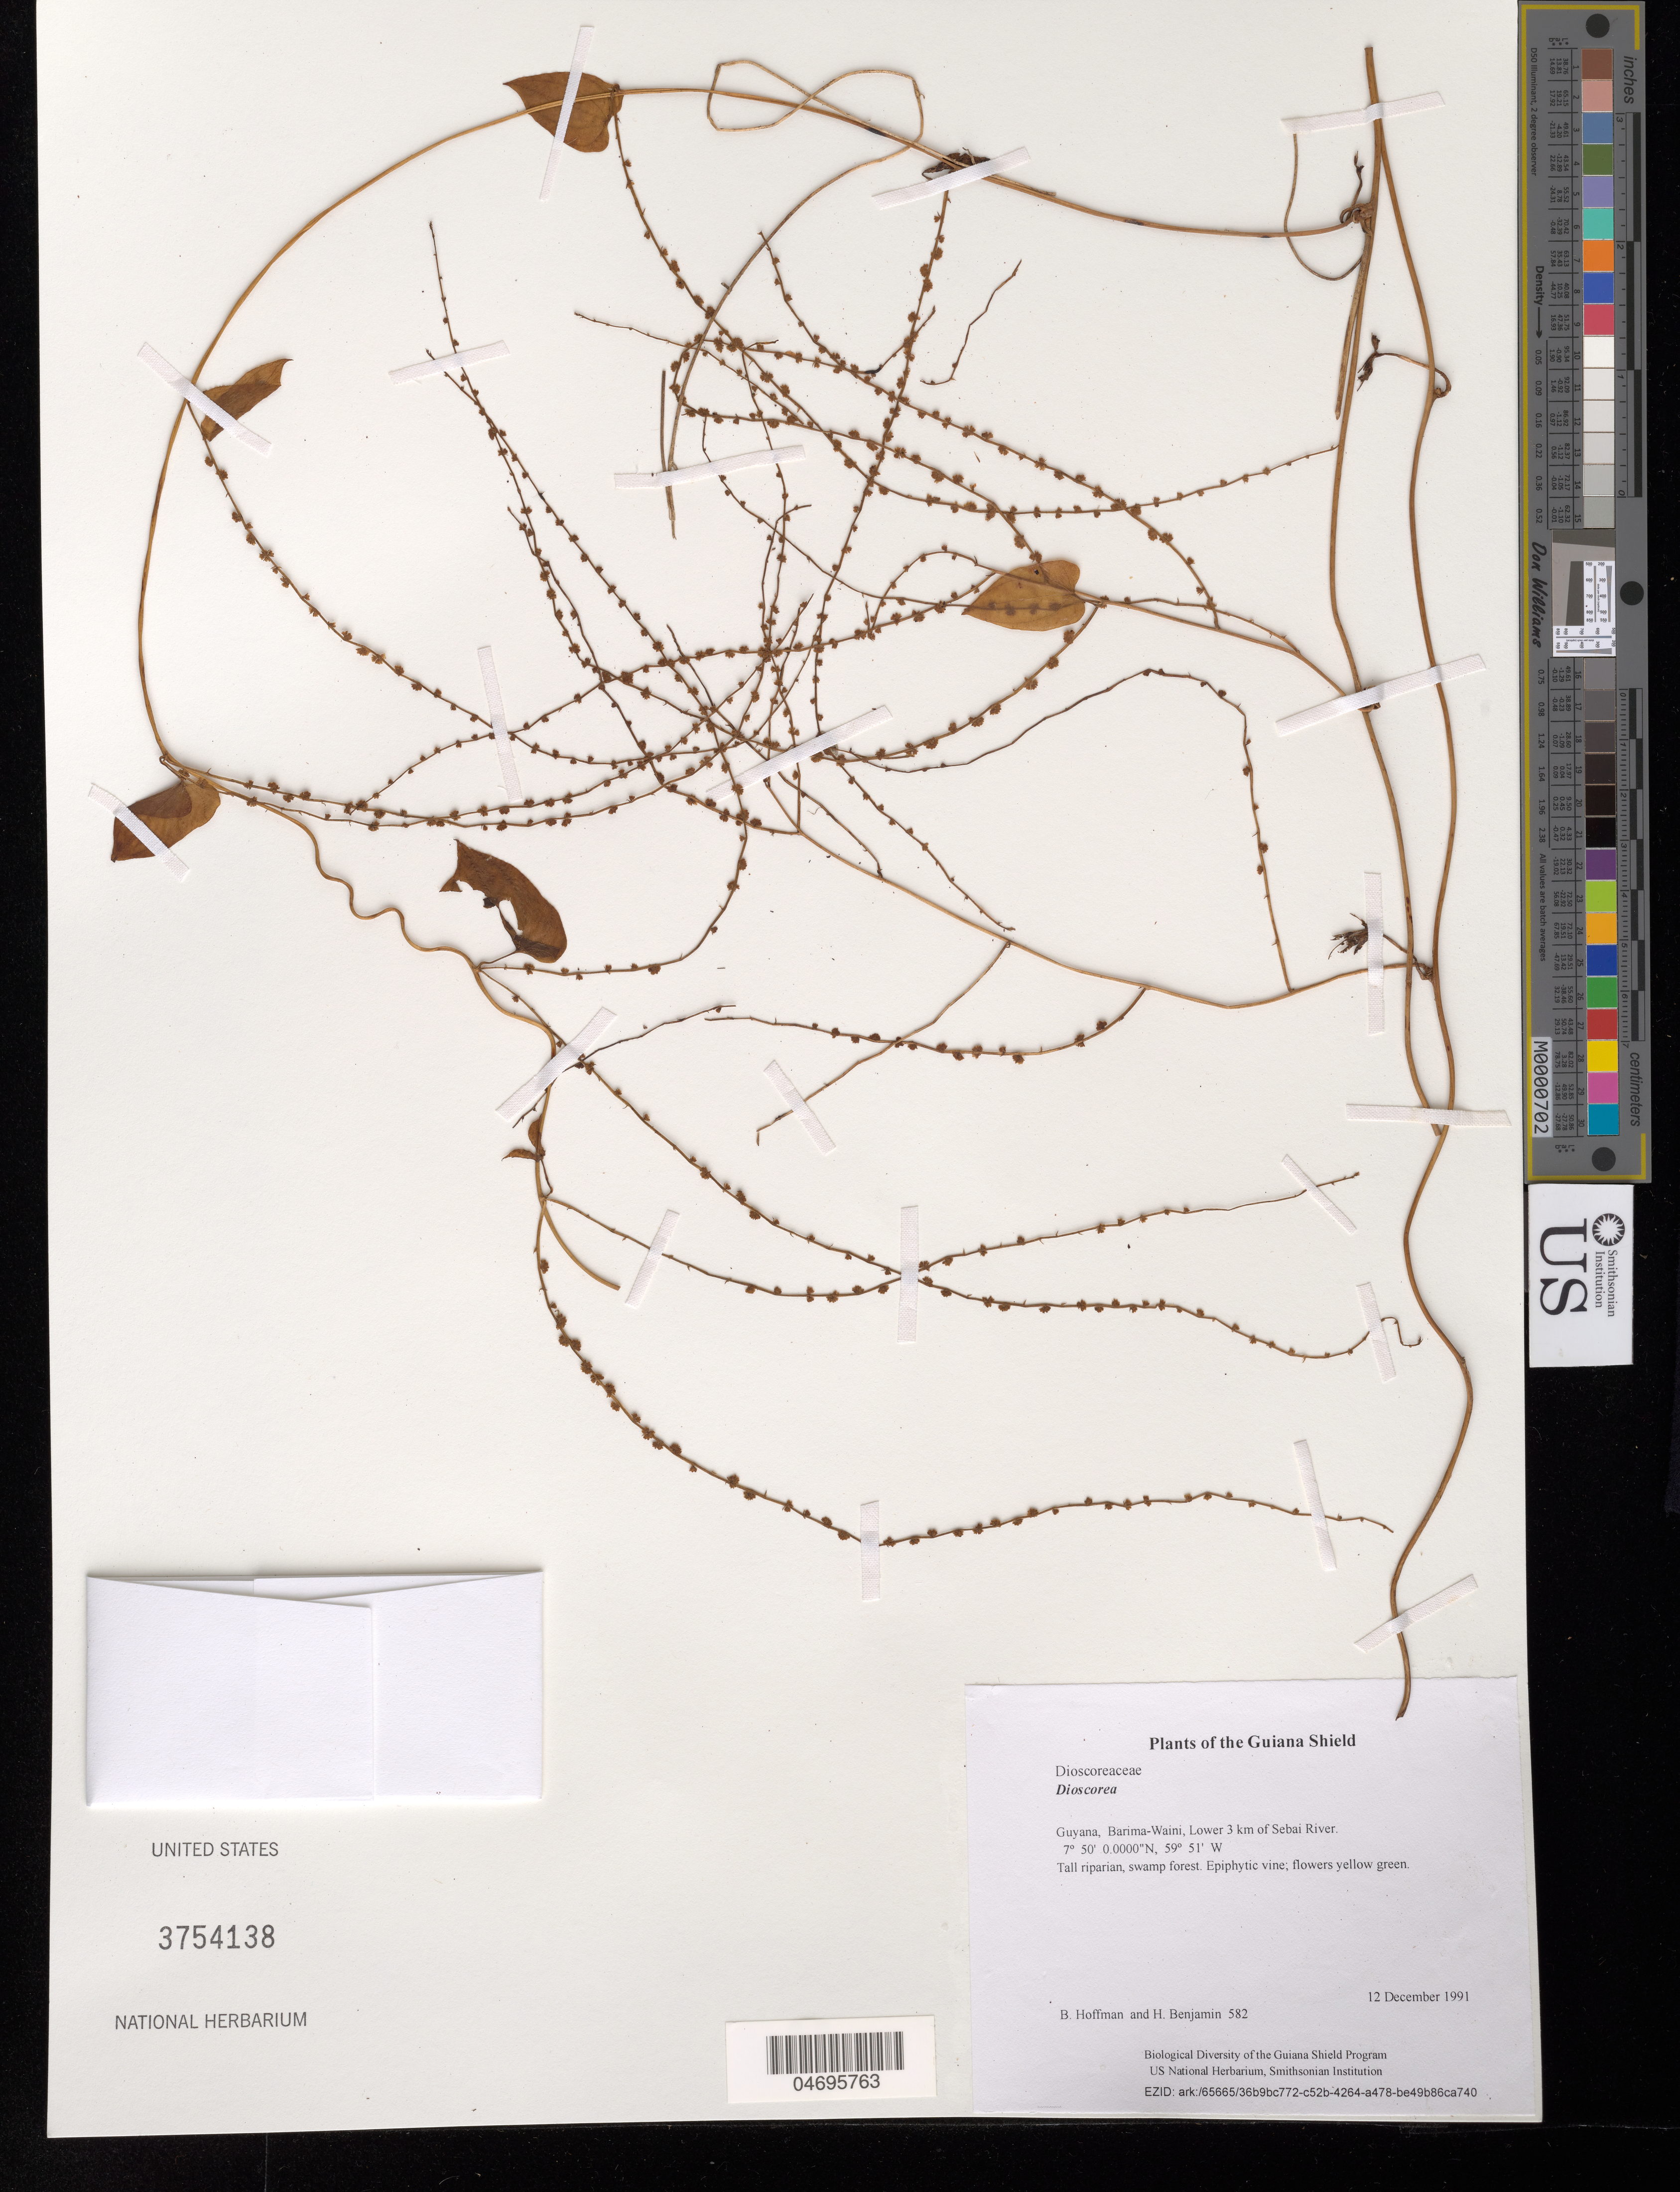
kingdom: Plantae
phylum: Tracheophyta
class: Liliopsida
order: Dioscoreales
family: Dioscoreaceae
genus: Dioscorea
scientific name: Dioscorea sp.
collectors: B. Hoffman & H. Benjamin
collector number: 582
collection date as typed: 12 December 1991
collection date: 1991-12-12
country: Guyana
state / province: Barima-Waini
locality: Lower 3 km of Sebai River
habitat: Tall riparian, swamp forest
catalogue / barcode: US 3754138